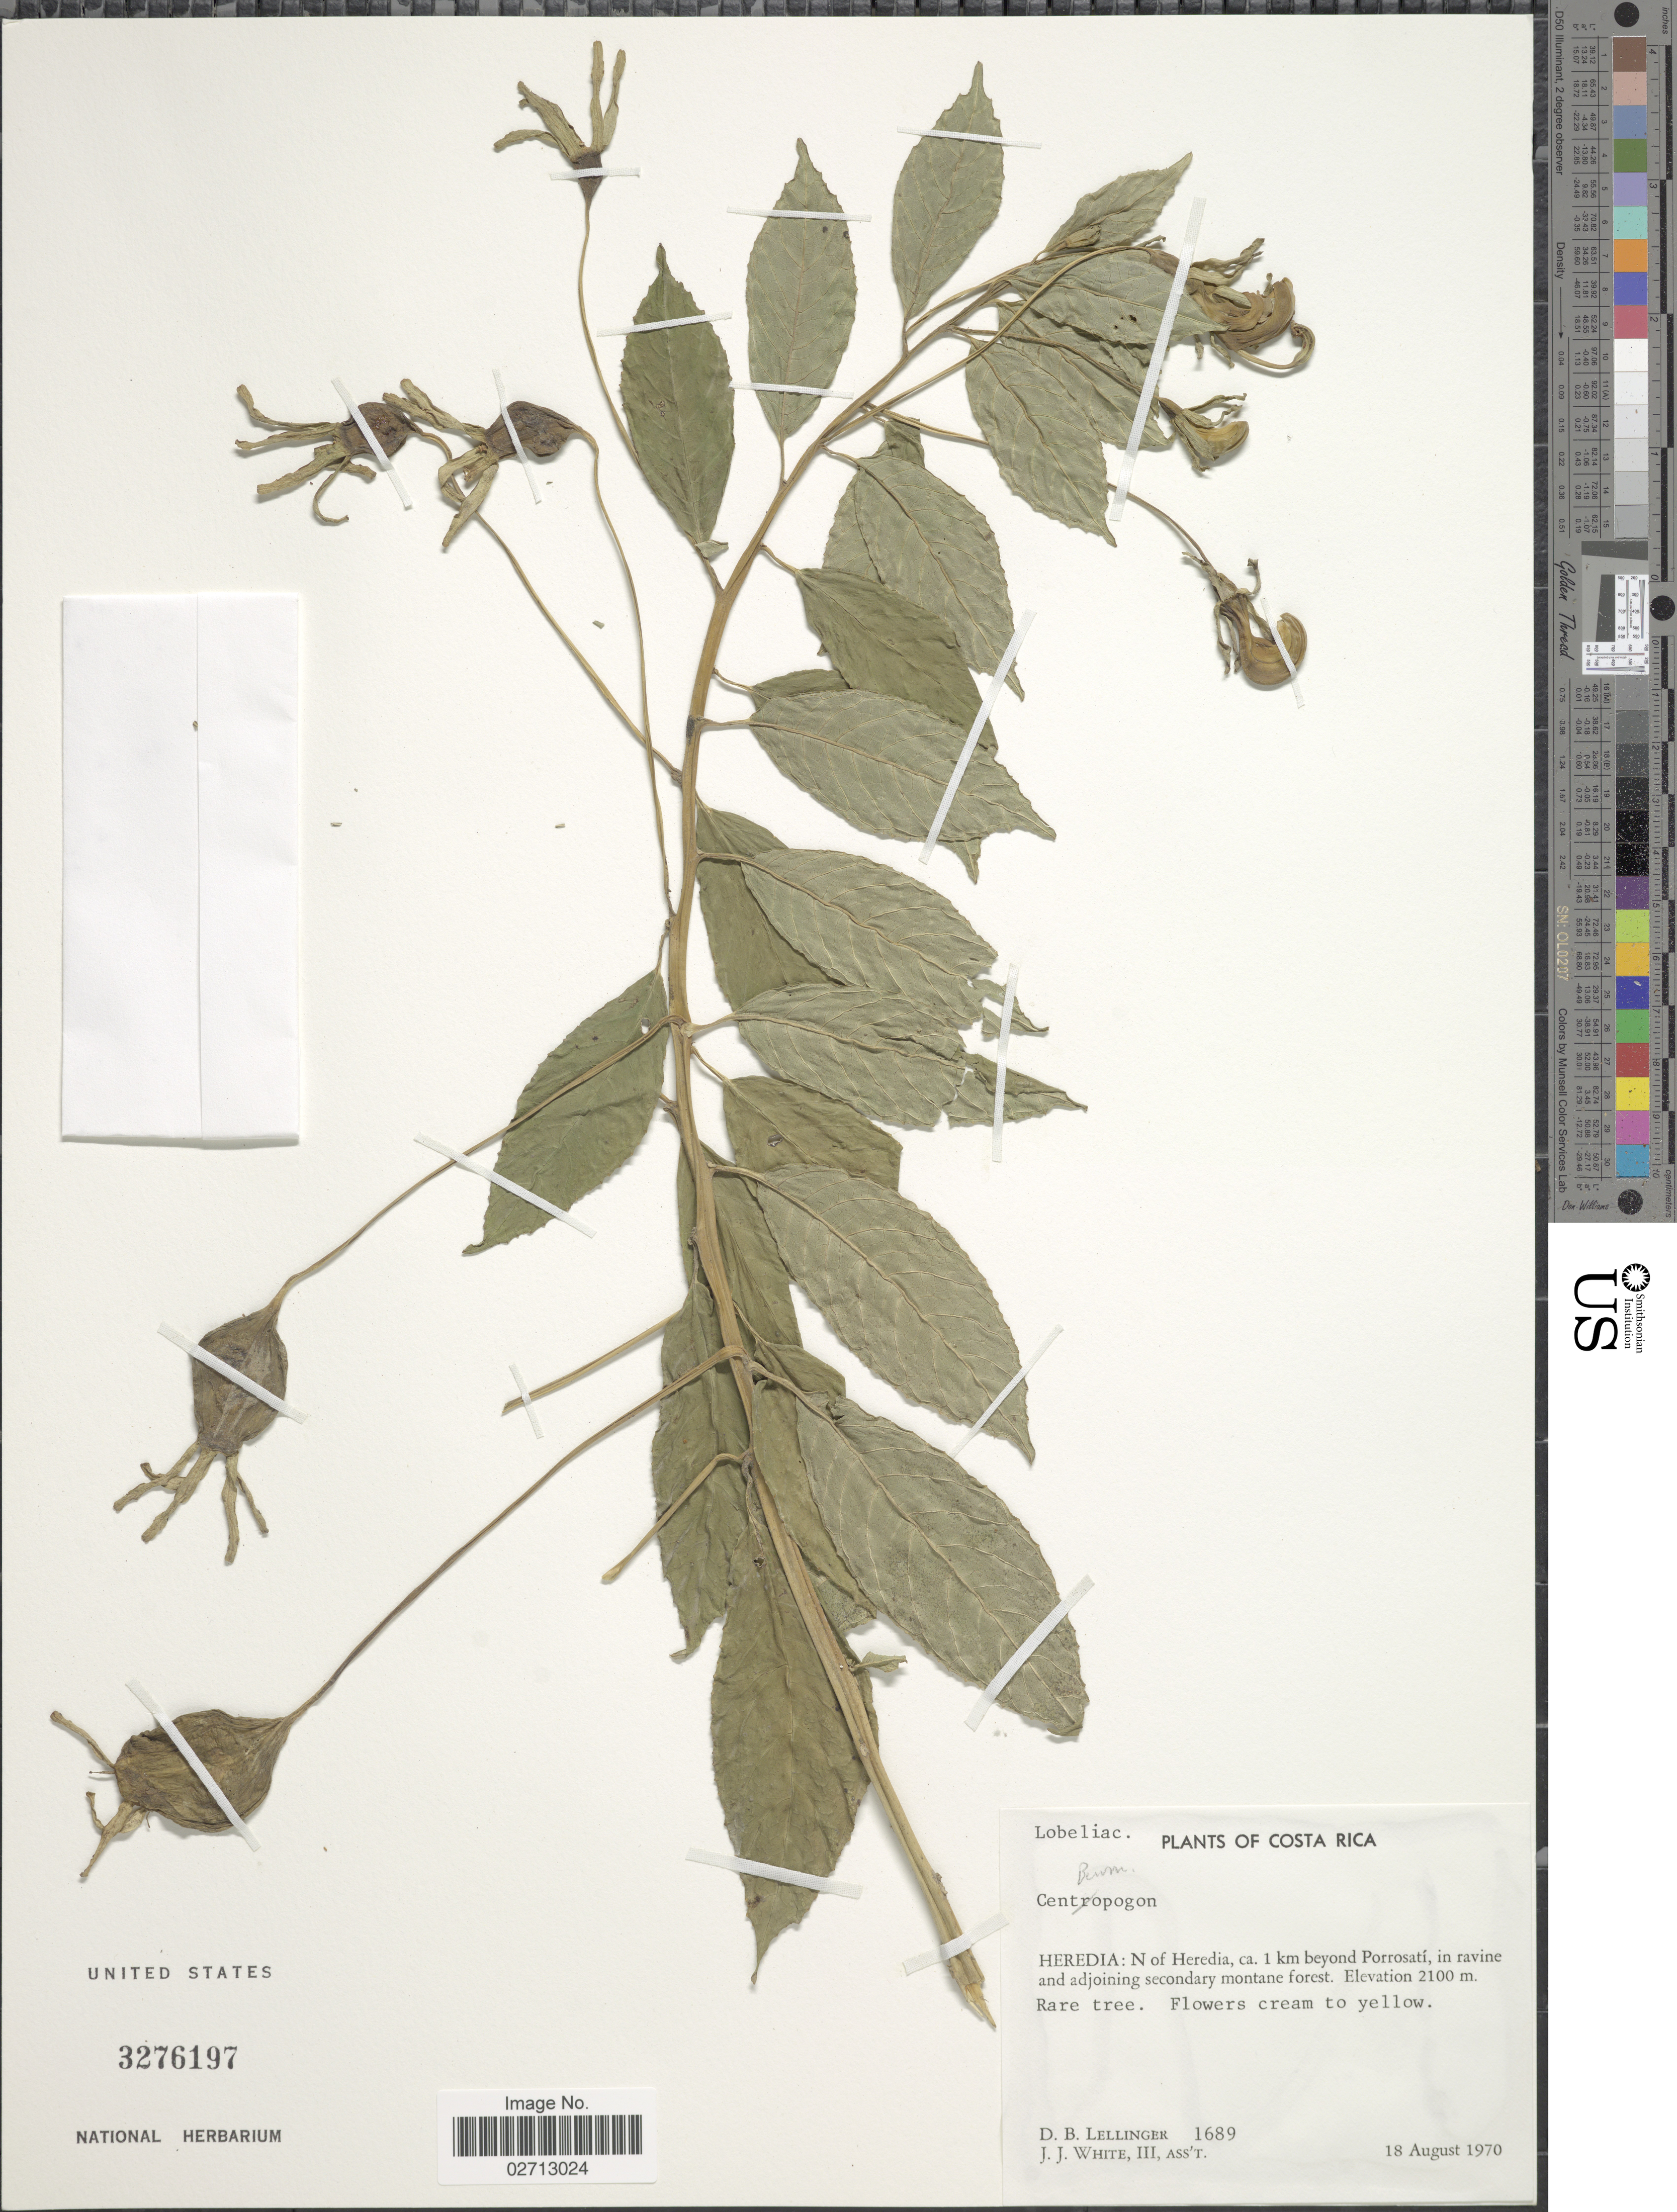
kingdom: Plantae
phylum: Tracheophyta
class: Magnoliopsida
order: Asterales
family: Campanulaceae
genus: Burmeistera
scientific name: Burmeistera sp.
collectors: D. B. Lellinger & J. J. White III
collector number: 1689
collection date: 1970-08-18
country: Costa Rica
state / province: Heredia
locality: N of Heredia, ca. 1 km beyond Porrosati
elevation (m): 2100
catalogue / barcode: US 3276197